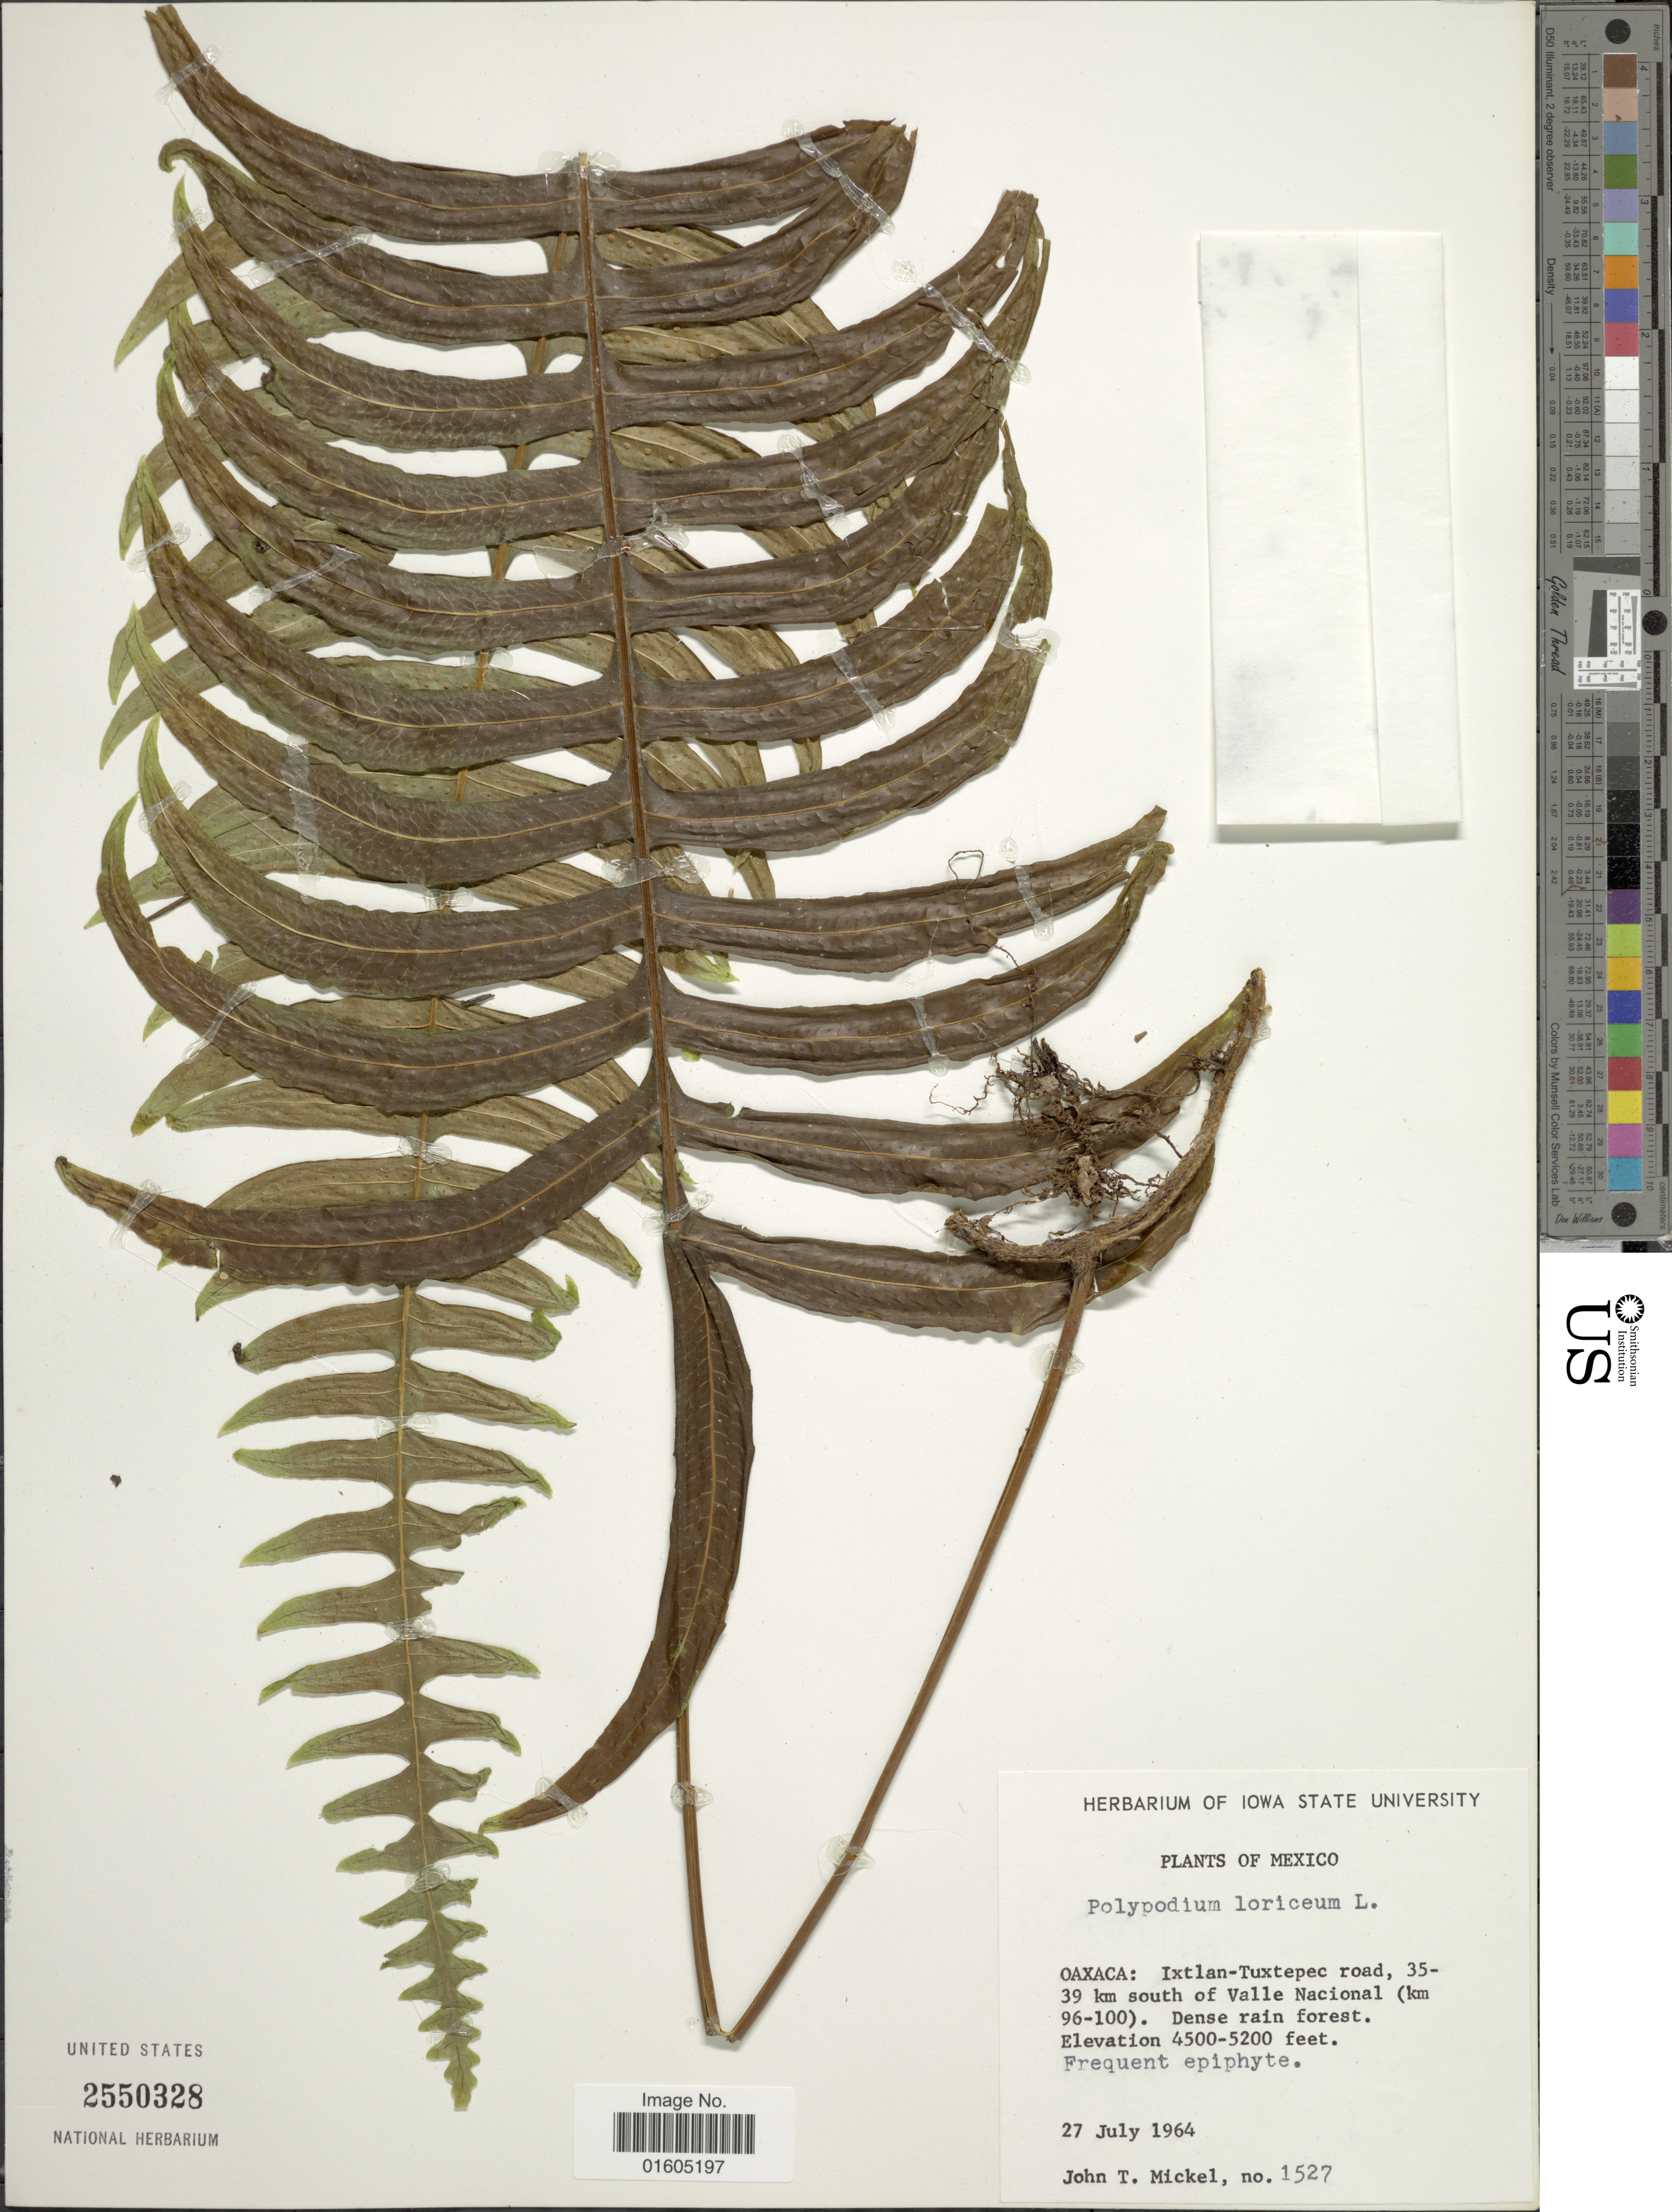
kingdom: Plantae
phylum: Tracheophyta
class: Polypodiopsida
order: Polypodiales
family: Polypodiaceae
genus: Serpocaulon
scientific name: Serpocaulon loriceum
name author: (L.) A.R. Sm.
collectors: J. T. Mickel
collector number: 1527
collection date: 1964-07-27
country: Mexico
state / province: Oaxaca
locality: Mexico. Oaxaca: Ixtlan-Tuxtepec road, 35-39 km south of Valle Nacional (km 96-100). Dense rainforest.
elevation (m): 1280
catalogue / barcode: US 2550328